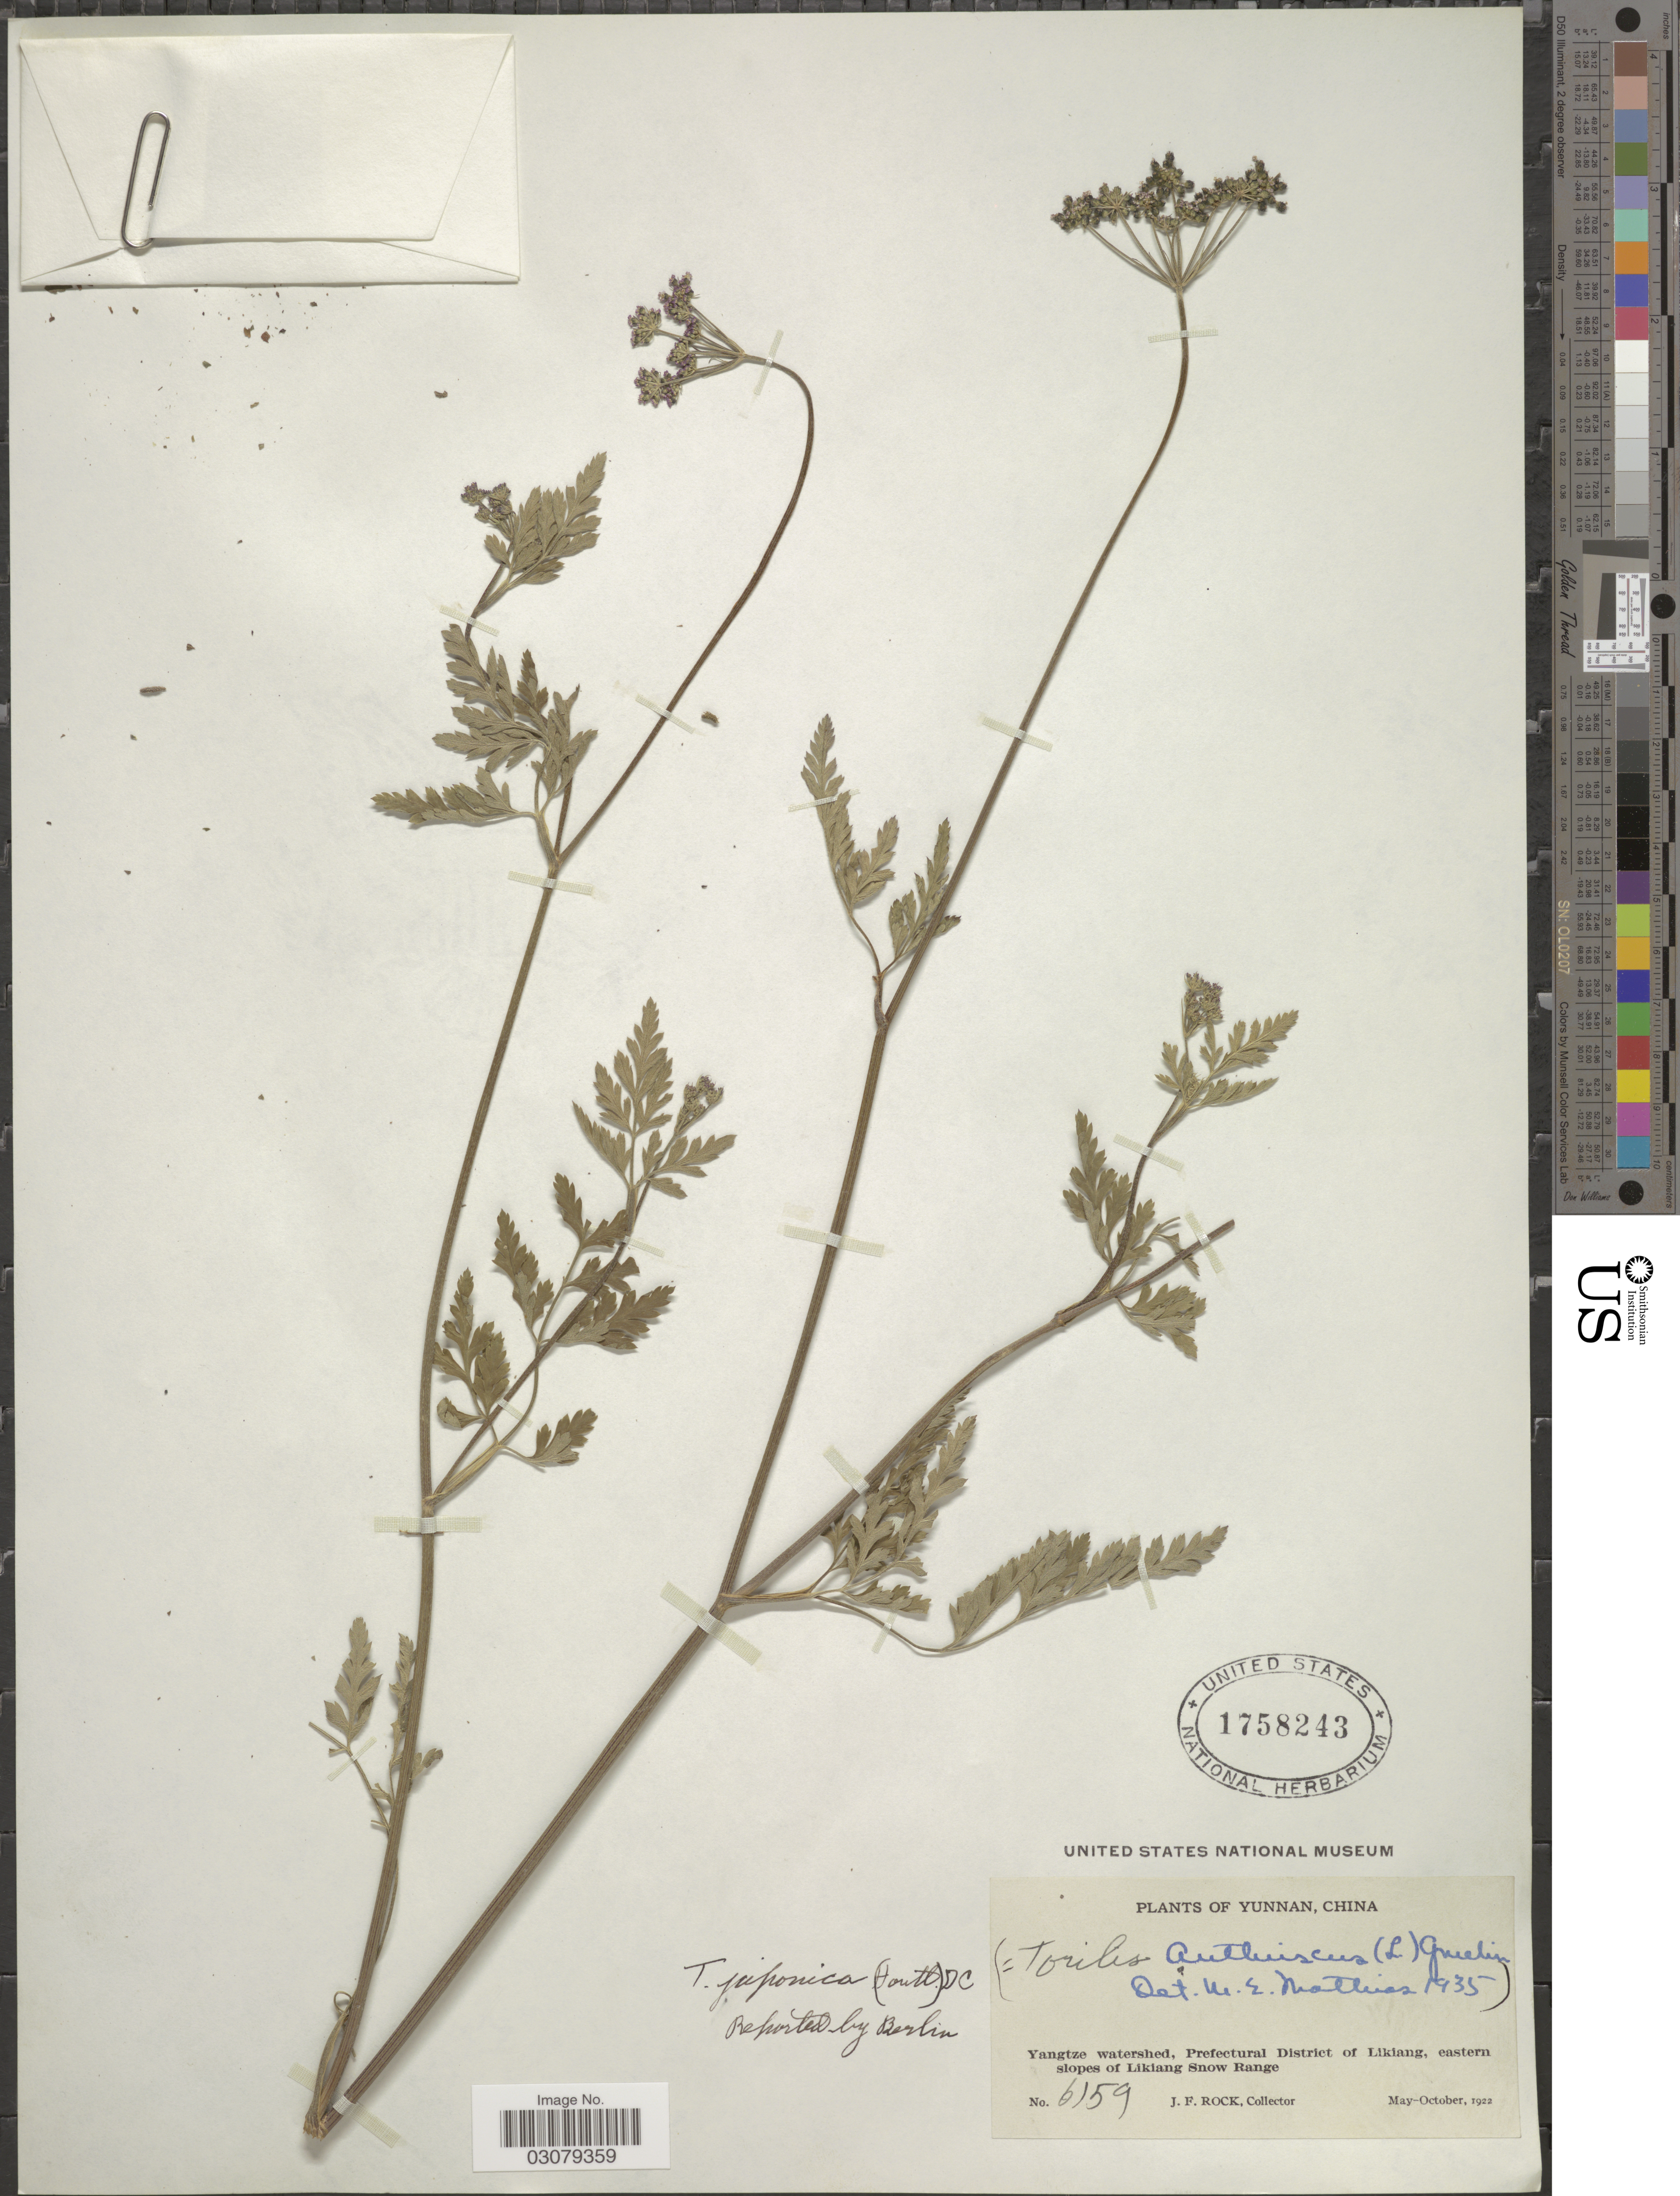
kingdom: Plantae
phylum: Tracheophyta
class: Magnoliopsida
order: Apiales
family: Apiaceae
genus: Torilis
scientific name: Torilis japonica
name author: (Houtt.) DC.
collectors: J. Rock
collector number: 6159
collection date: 1922-05/1922-10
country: China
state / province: Yunnan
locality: Yangtze watershed, Prefectural District of Likiang, eastern slopes of Likiang Snow Range.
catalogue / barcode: US 1758243